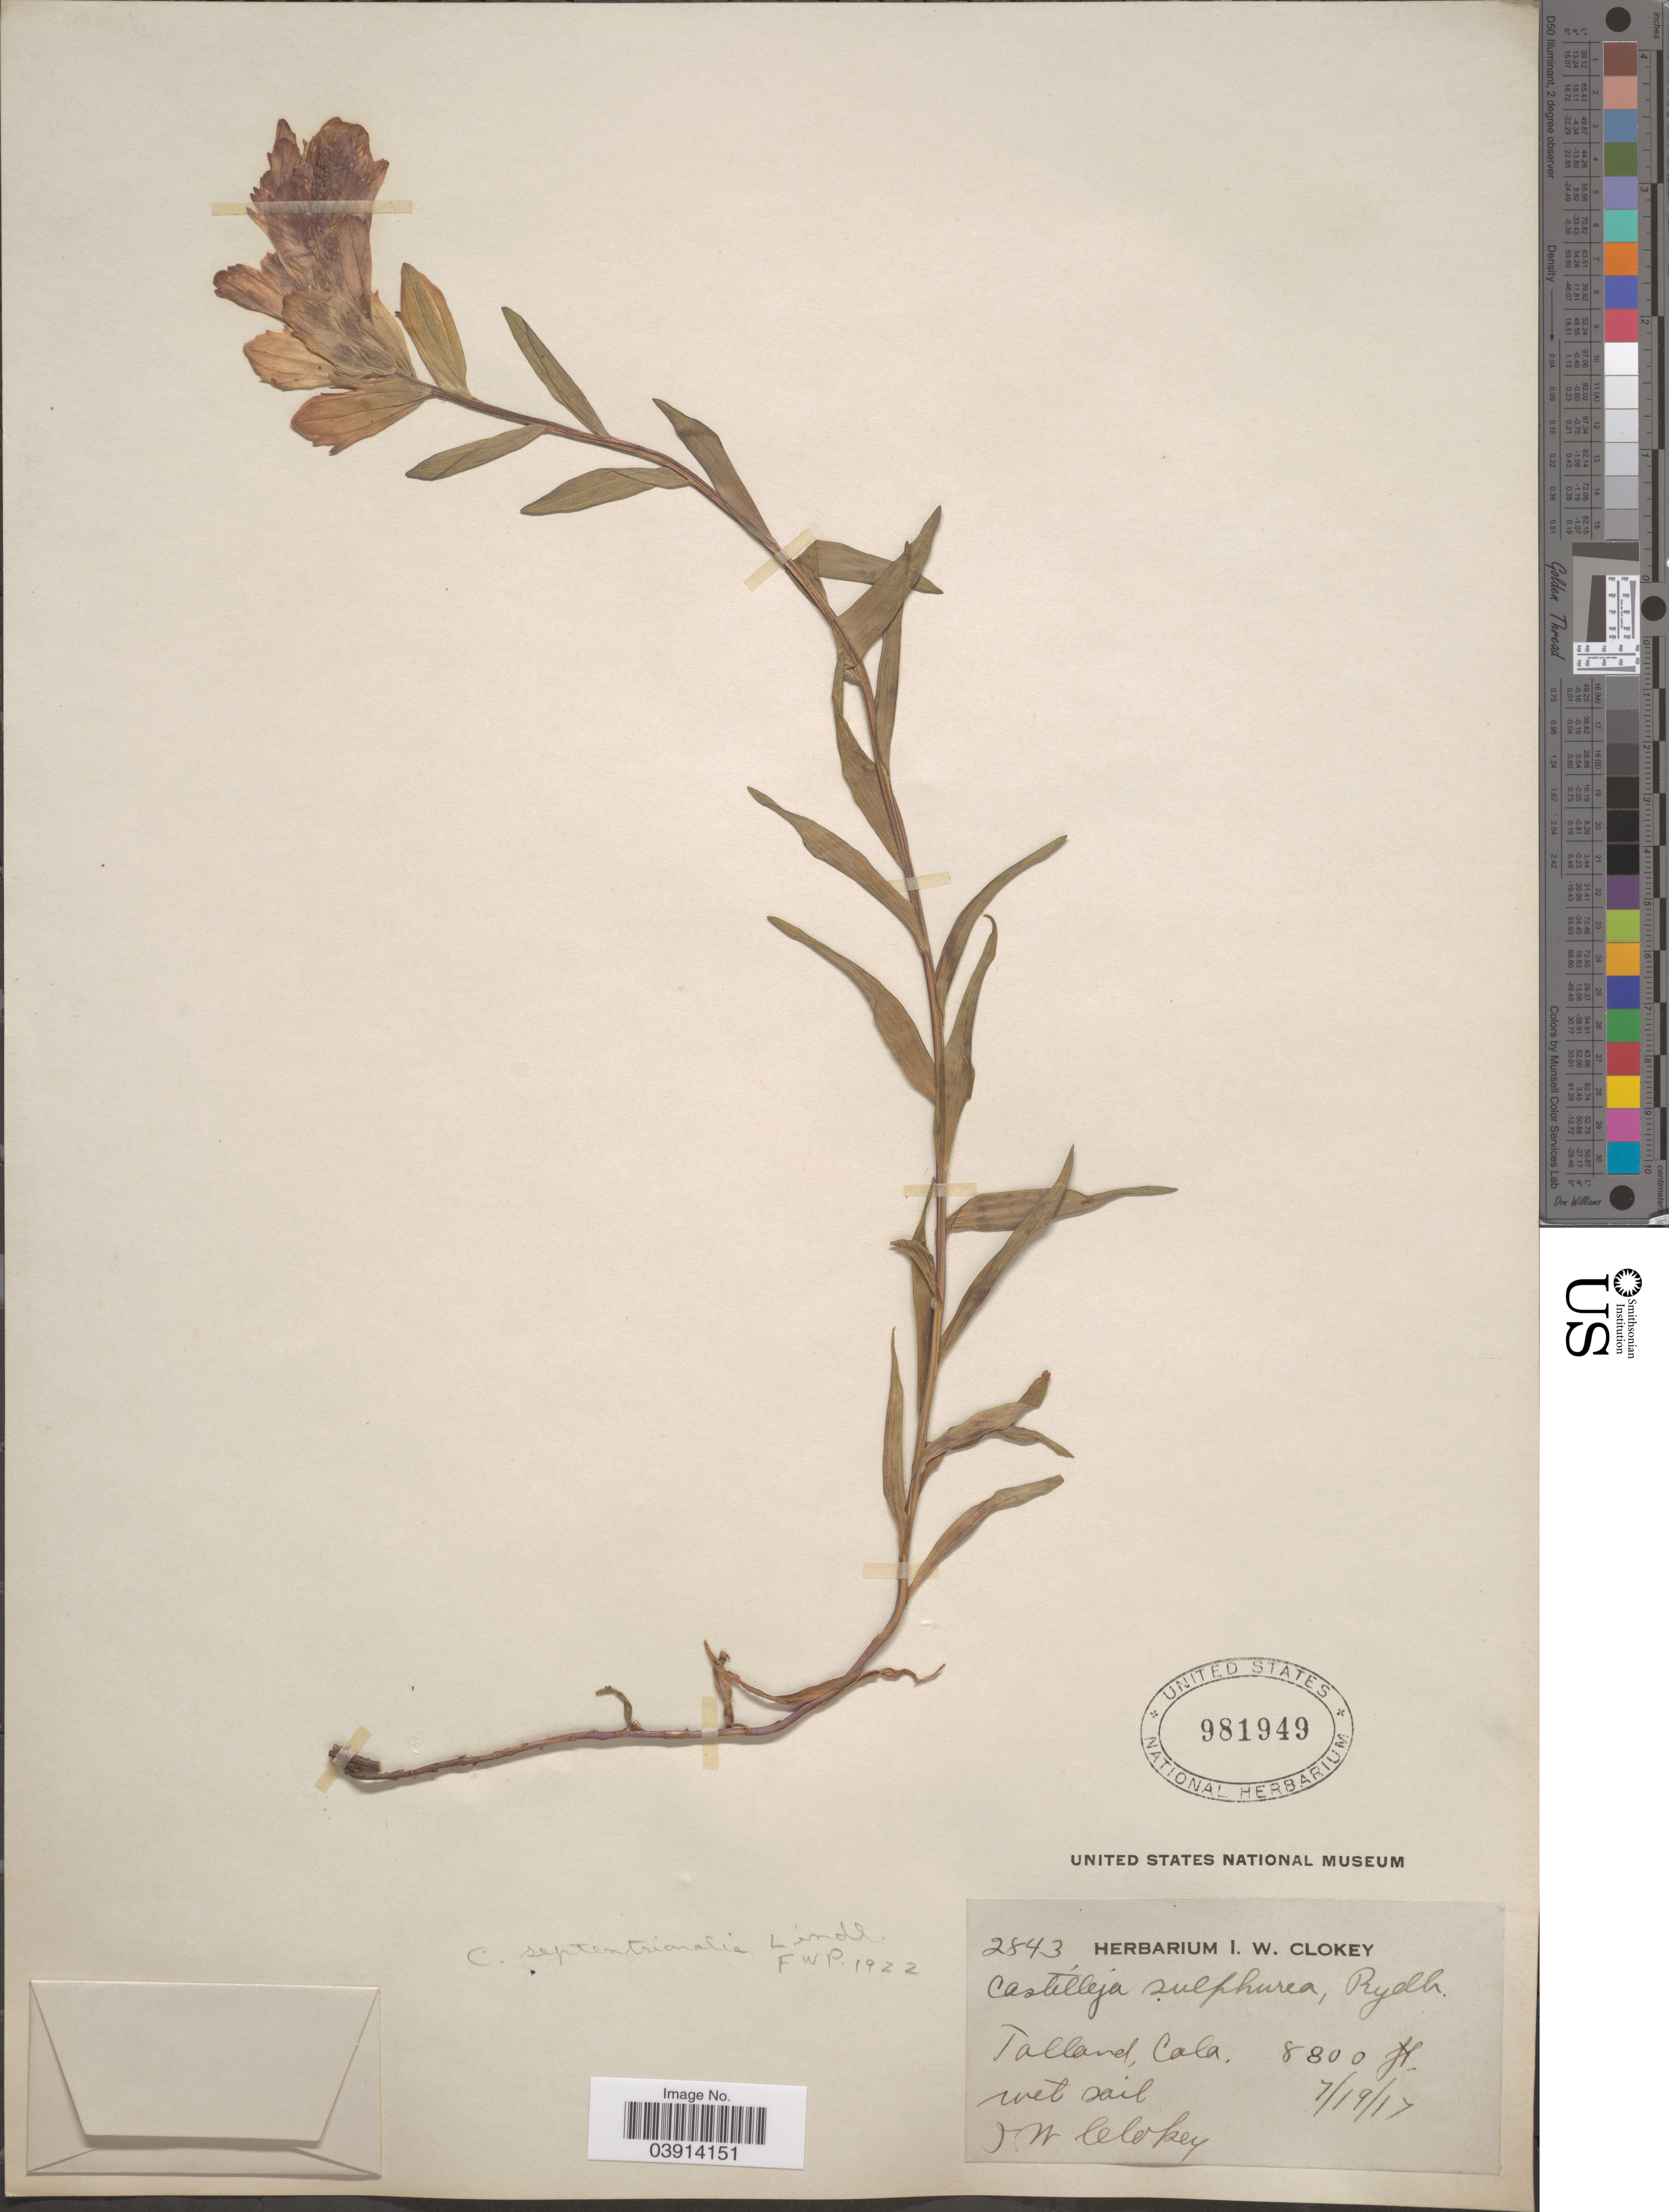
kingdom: Plantae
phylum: Tracheophyta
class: Magnoliopsida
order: Lamiales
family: Orobanchaceae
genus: Castilleja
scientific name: Castilleja septentrionalis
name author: Lindl.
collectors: I. W. Clokey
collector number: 2843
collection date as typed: Transcribed d/m/y: 19/7/17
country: United States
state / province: Colorado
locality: Tolland.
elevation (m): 2682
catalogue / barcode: US 981949